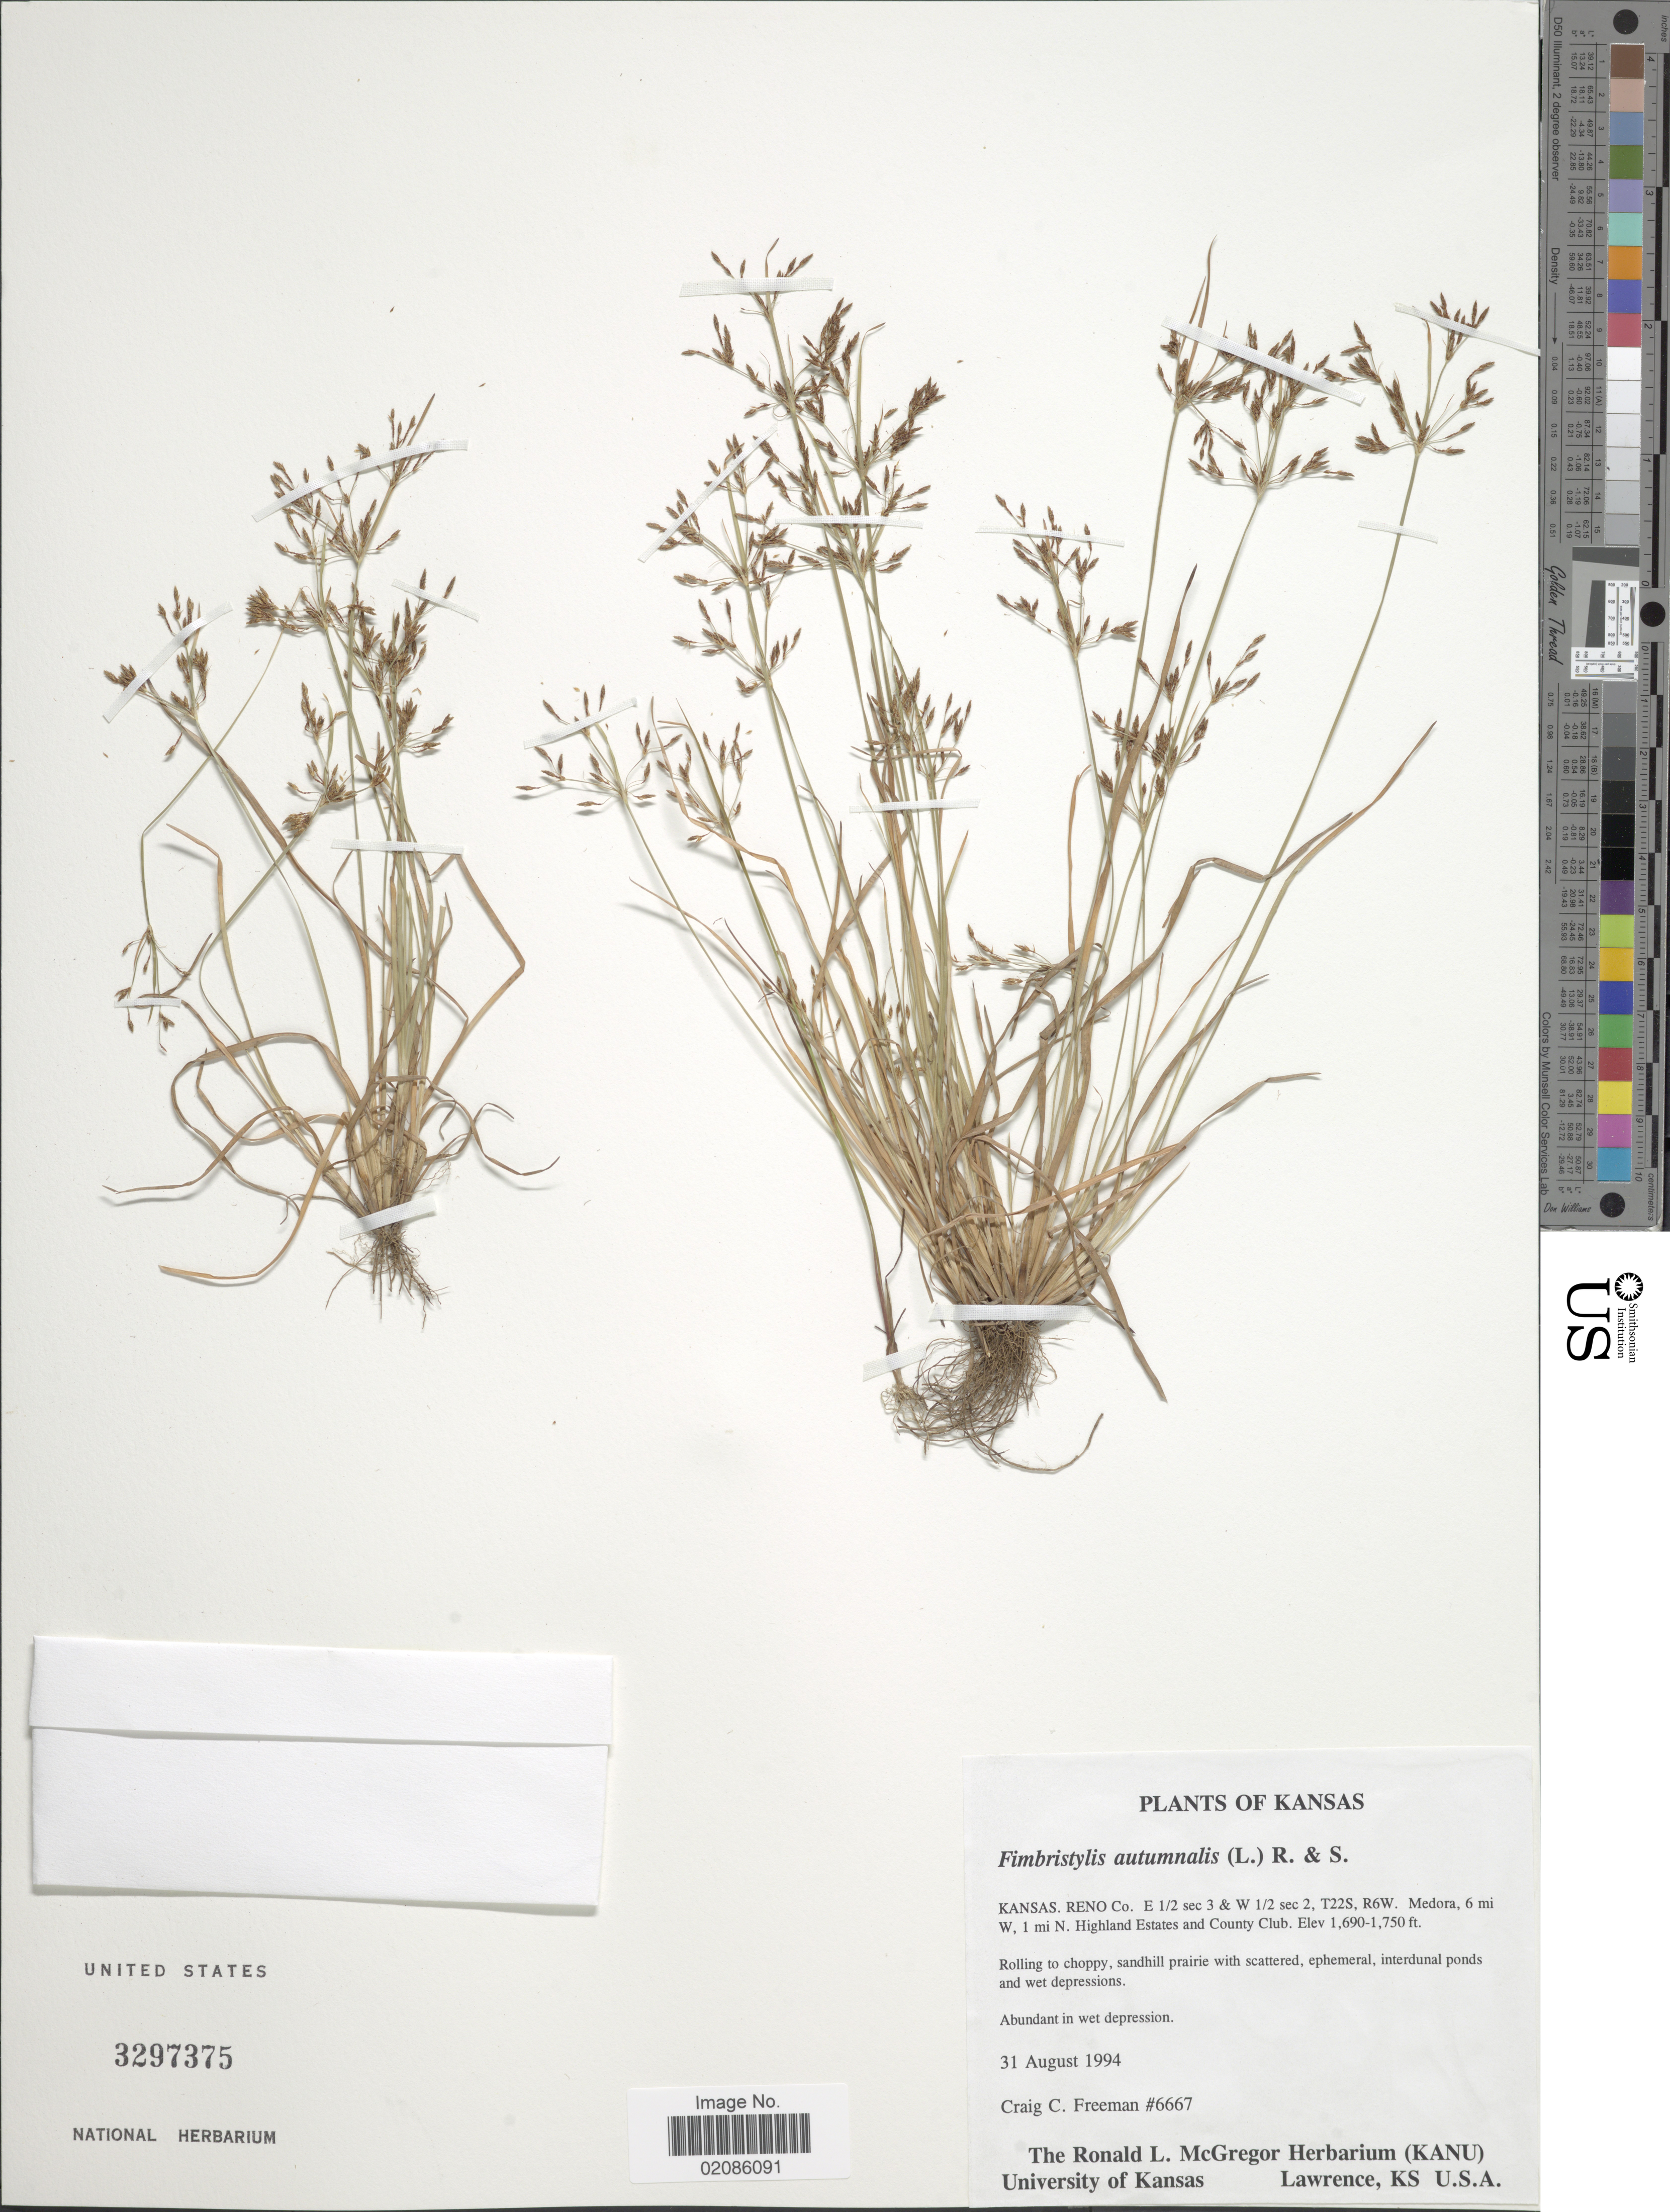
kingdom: Plantae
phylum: Tracheophyta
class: Liliopsida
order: Poales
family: Cyperaceae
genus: Fimbristylis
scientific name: Fimbristylis autumnalis (L.) Roem. & Schult.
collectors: C. C. Freeman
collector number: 6667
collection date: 1994-08-31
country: United States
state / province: Kansas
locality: Kansas. Reno Co. E 1/2 sec 3 & W 1/2 sec 2, T22S, R6W, Medora, 6 mi W, 1 mi N. Highland Estates and County Club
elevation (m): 515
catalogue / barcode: US 3297375